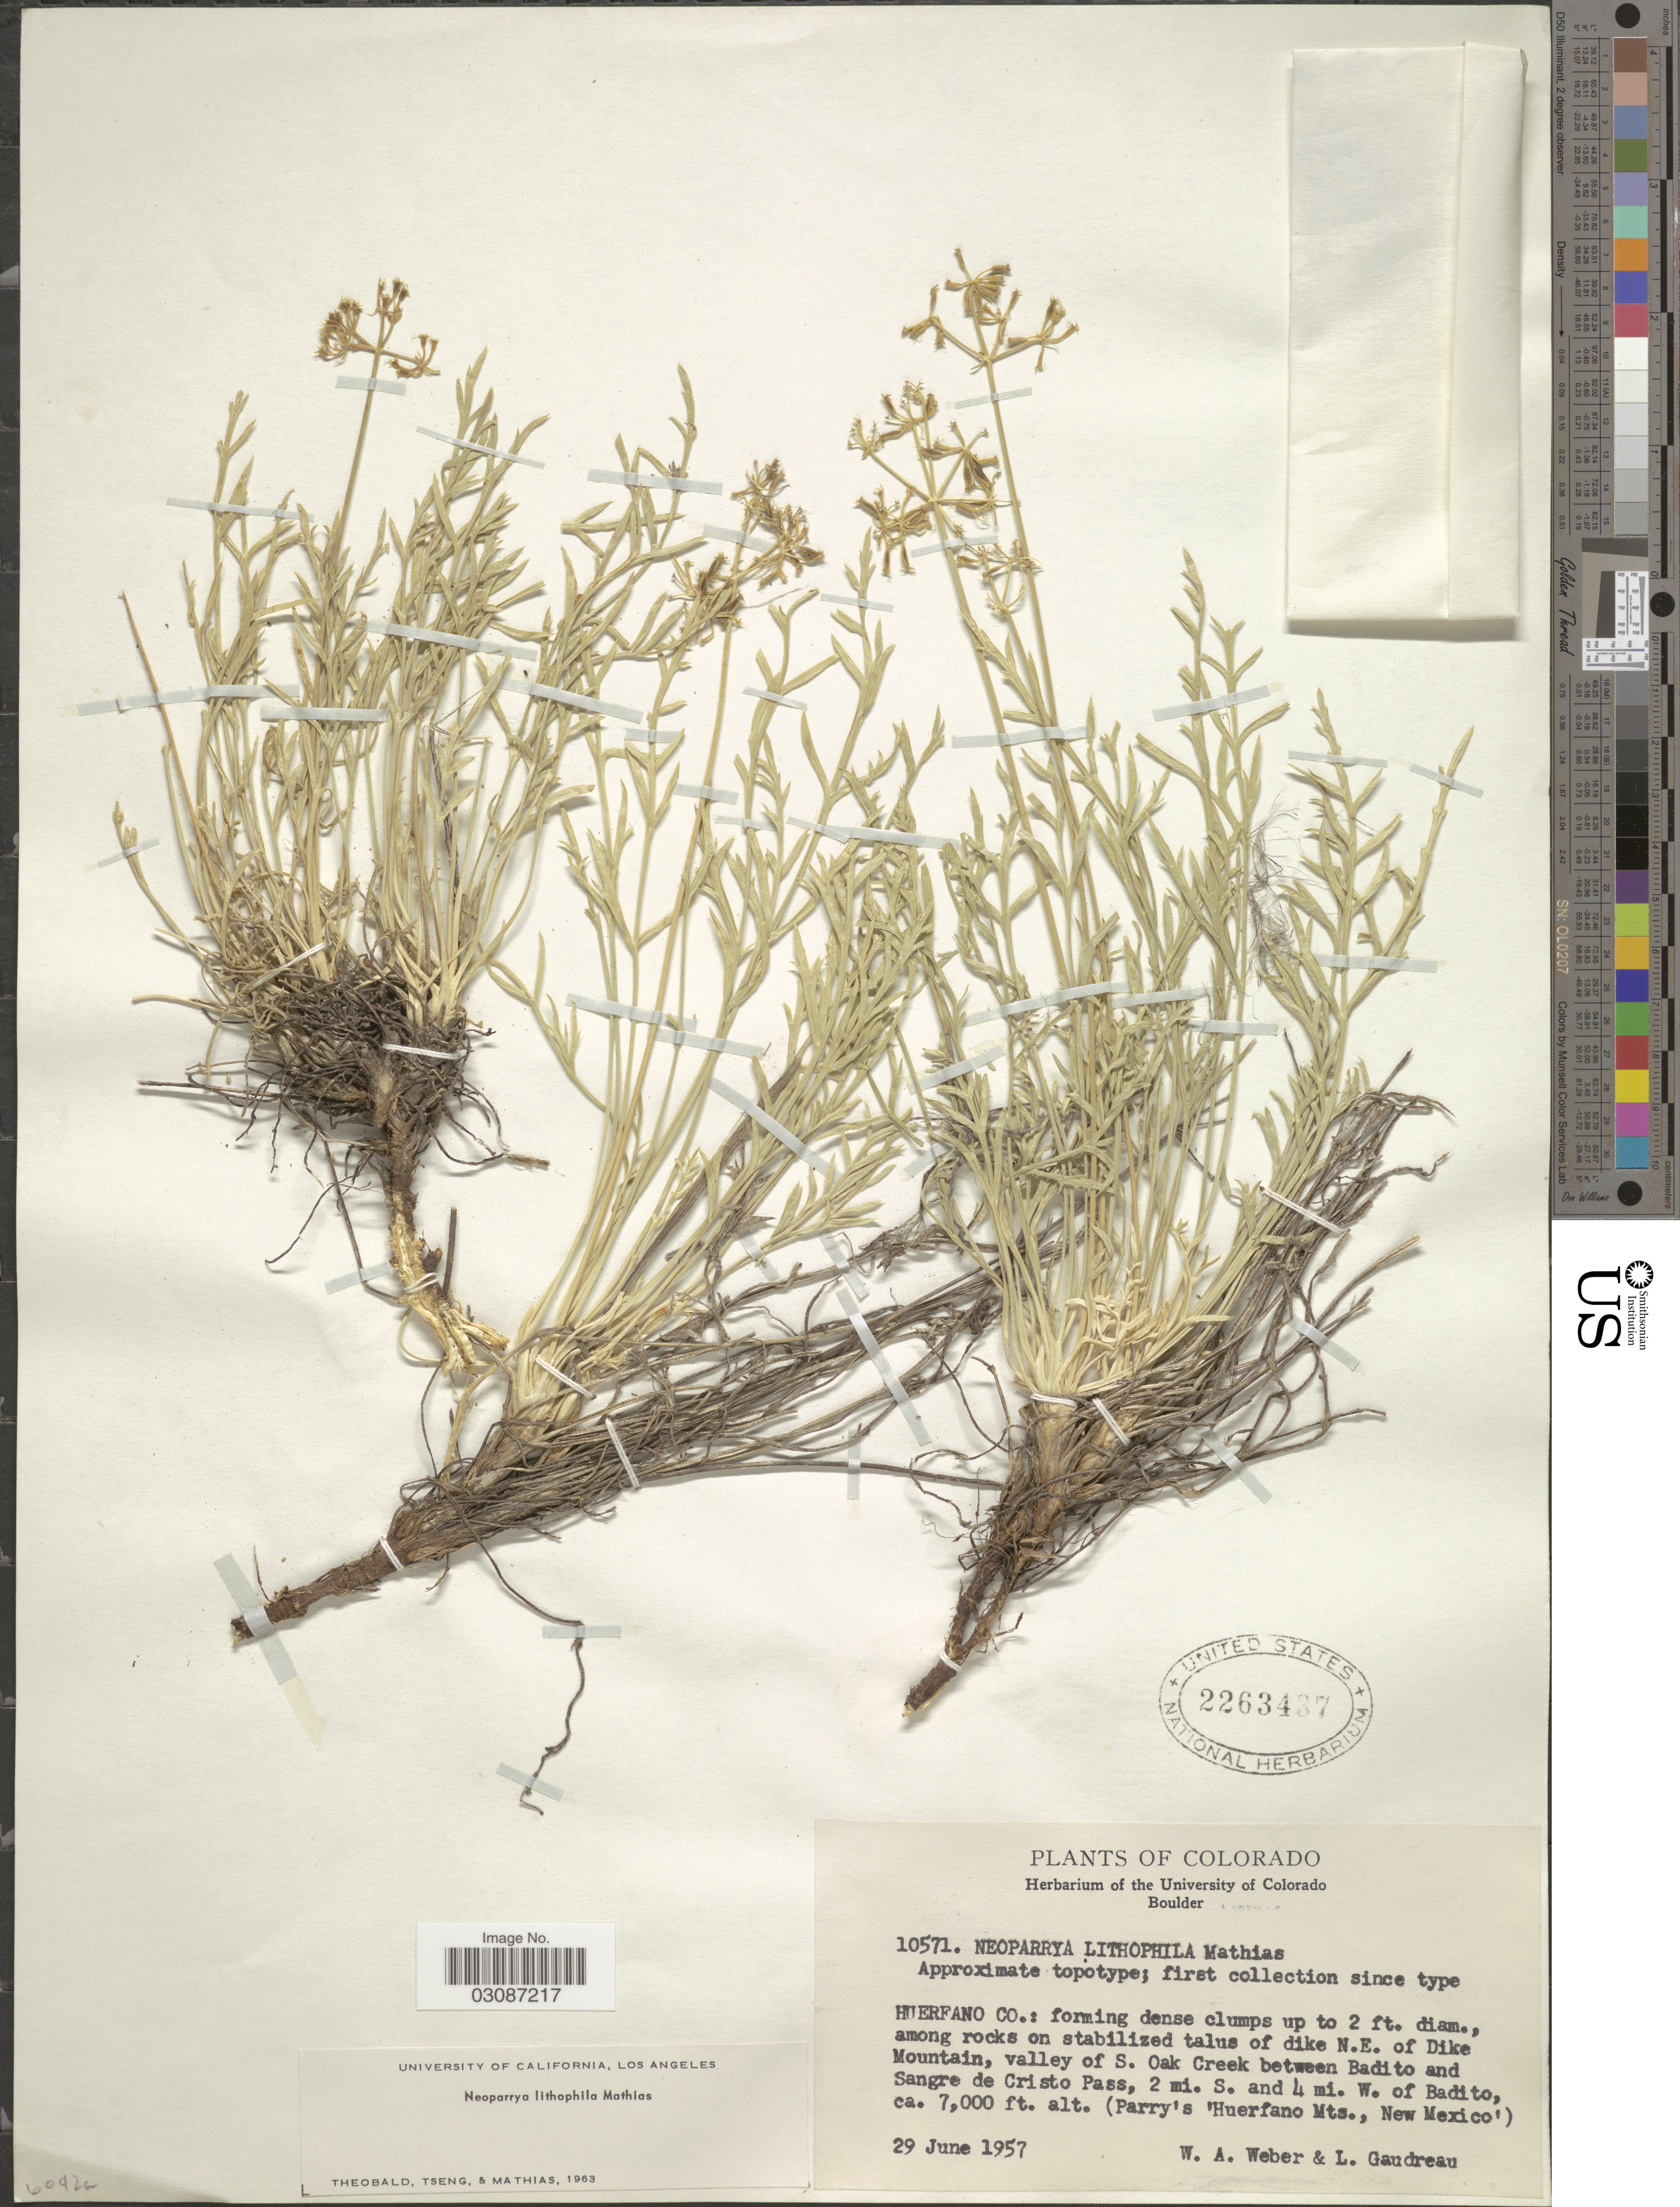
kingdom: Plantae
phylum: Tracheophyta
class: Magnoliopsida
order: Apiales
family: Apiaceae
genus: Neoparrya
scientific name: Neoparrya lithophila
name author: Mathias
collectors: W. A. Weber & L. Gaudreau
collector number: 10571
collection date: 1957-06-29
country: United States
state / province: Colorado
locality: Huerfano Co.: N.E. of Dike Mountain, valley of S. Oak Creek between Badito and Sangre de Cristo Pass, 2 mi. S. and 4 mi. W. of Badito.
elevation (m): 2134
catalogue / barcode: US 2263437